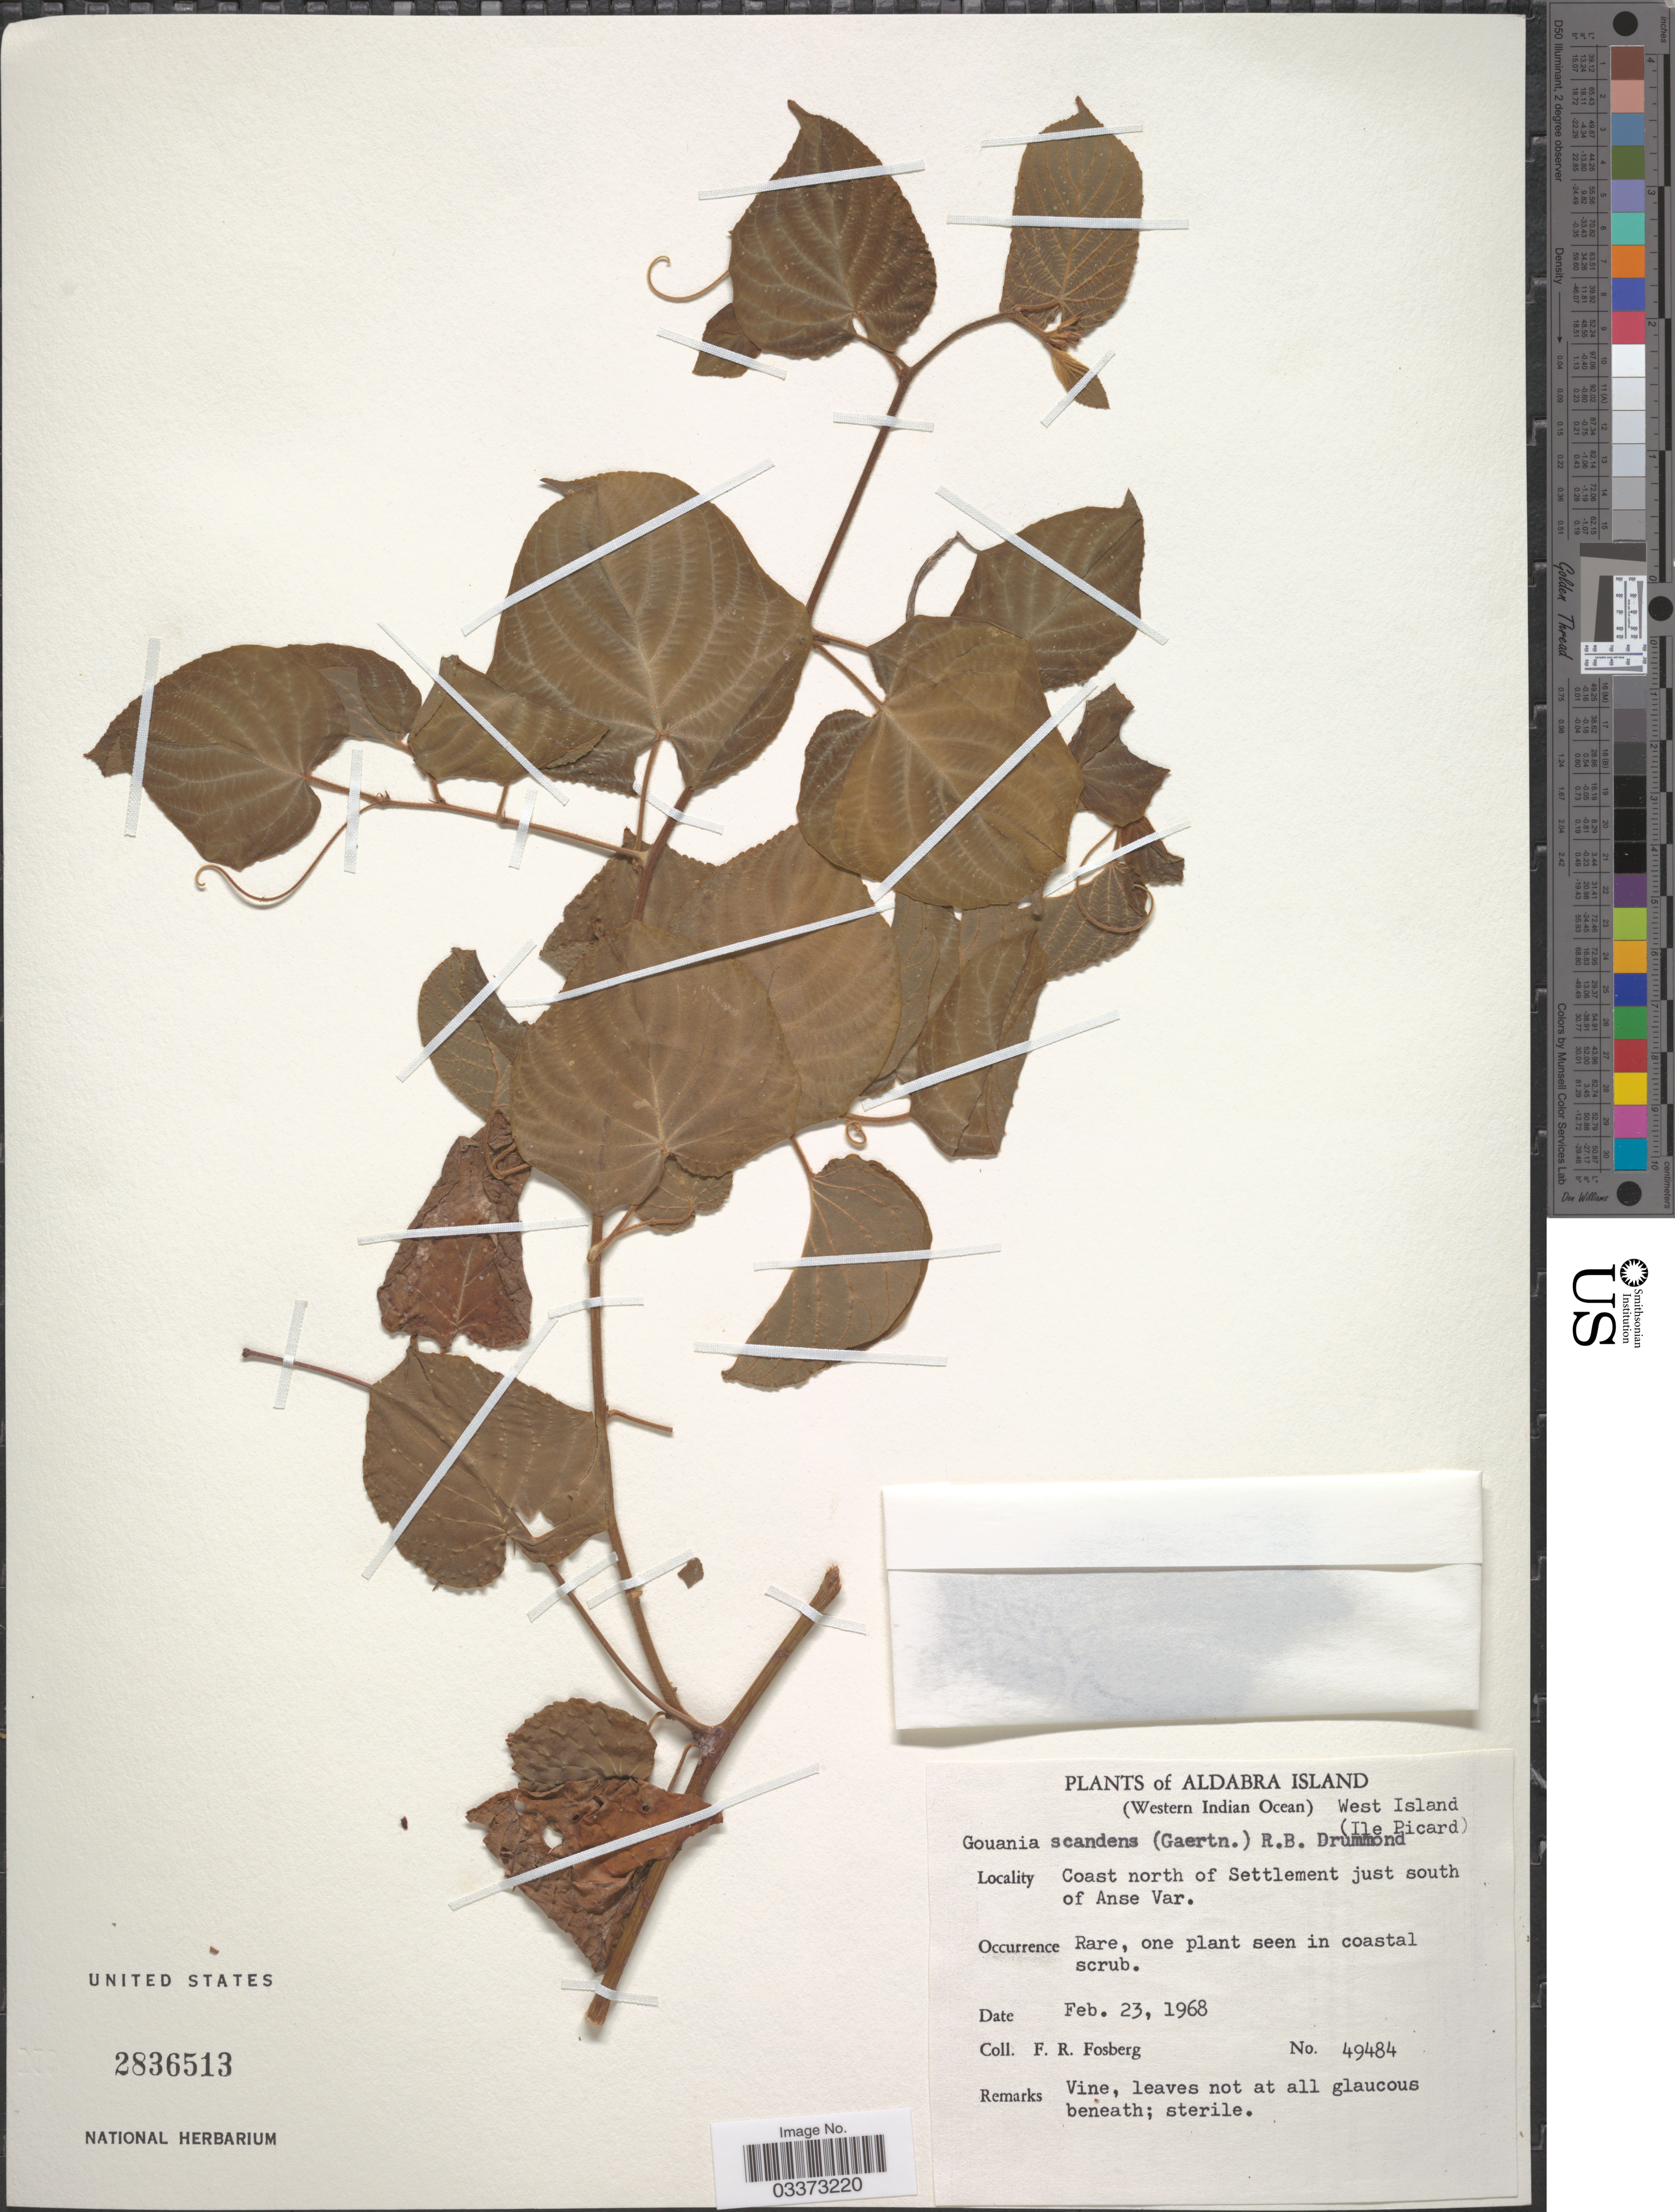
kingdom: Plantae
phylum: Tracheophyta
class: Magnoliopsida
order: Rosales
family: Rhamnaceae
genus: Gouania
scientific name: Gouania scandens subsp. scandens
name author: (Gaertn.) R.B. Drumm.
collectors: F. R. Fosberg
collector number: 49484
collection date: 1968-02-23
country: Seychelles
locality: Aldabra Island (Western Indian Ocean). West Island (Ile Picard). Coast north of Settlement just south of Anse Var.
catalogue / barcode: US 2836513